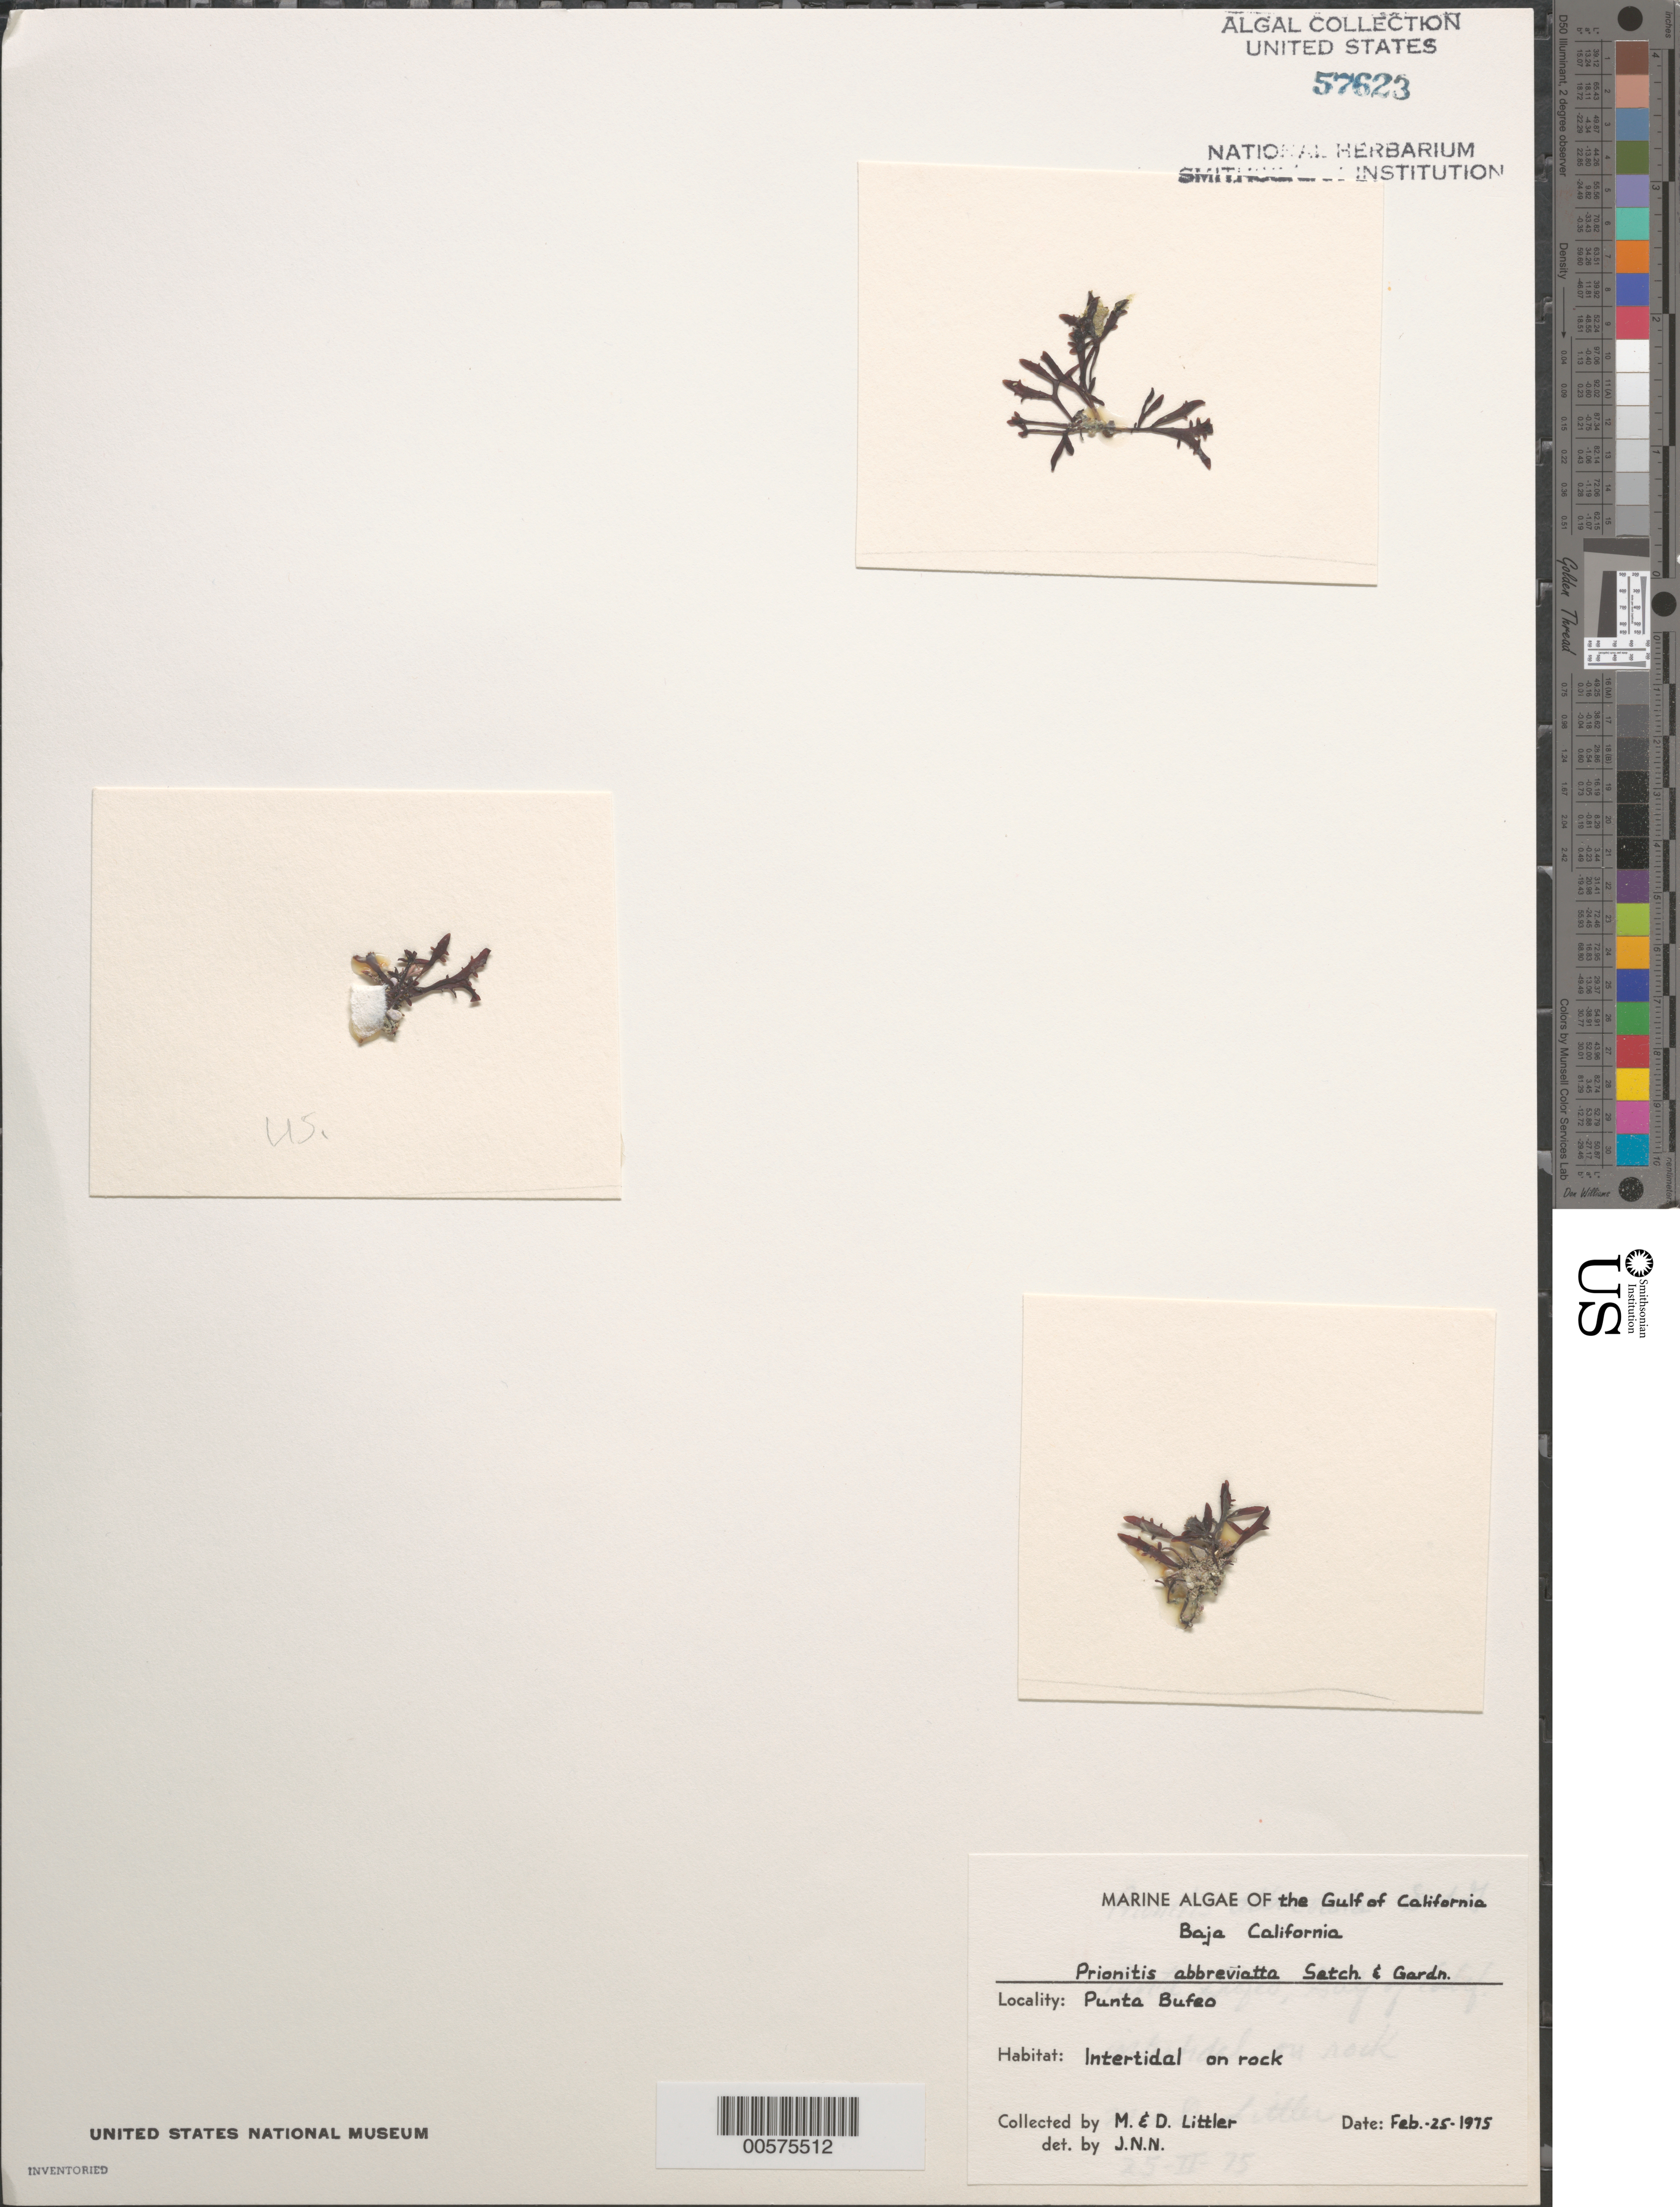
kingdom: Plantae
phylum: Rhodophyta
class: Florideophyceae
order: Cryptonemiales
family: Cryptonemiaceae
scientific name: Prionitis abbreviata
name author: Setchell & N.L. Gardner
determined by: Norris, James N.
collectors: M. M. Littler & D. S. Littler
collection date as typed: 25 Feb 1975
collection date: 1975-02-25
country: Mexico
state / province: Baja California Norte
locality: Punta Bufeo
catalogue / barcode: US 57623